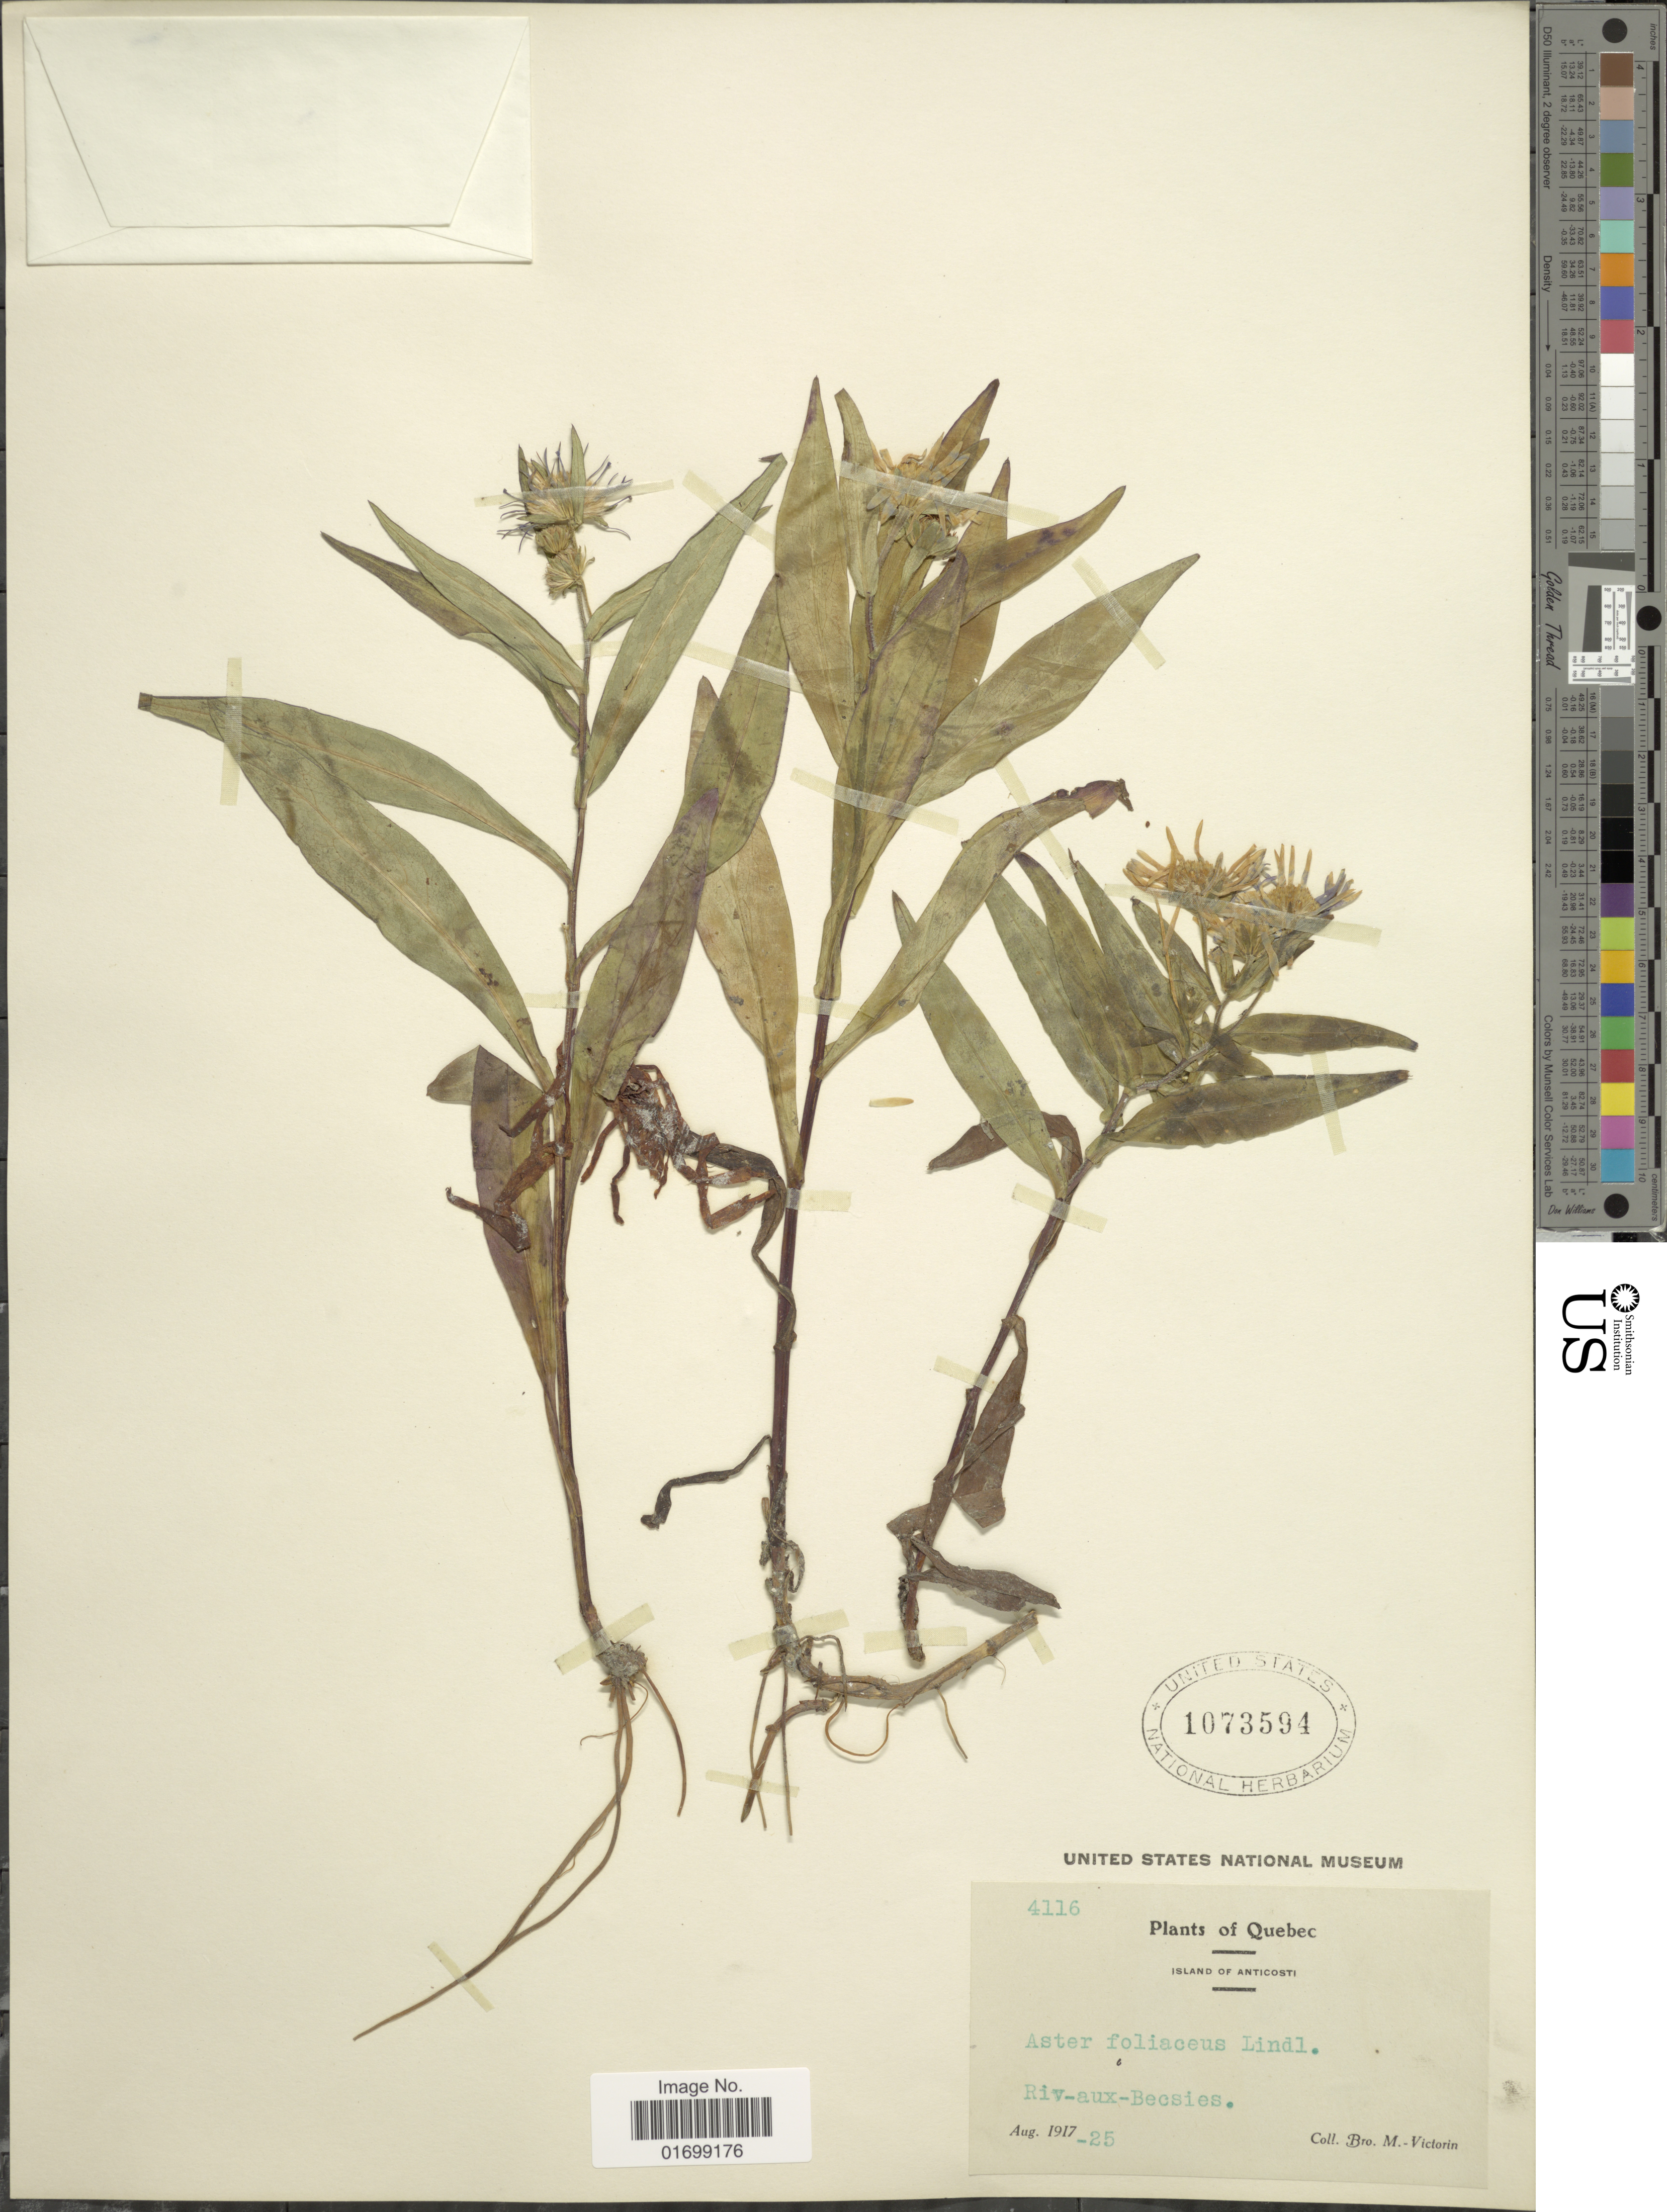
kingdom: Plantae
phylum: Tracheophyta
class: Magnoliopsida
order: Asterales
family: Asteraceae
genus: Symphyotrichum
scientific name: Symphyotrichum foliaceum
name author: (Lindl. ex DC.) G.L. Nesom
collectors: Fr. Marie-Victorin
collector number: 4116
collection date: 1917-08-25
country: Canada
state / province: Quebec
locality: Island of Anticosti, Riv-aux-Becsies.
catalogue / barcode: US 1073594